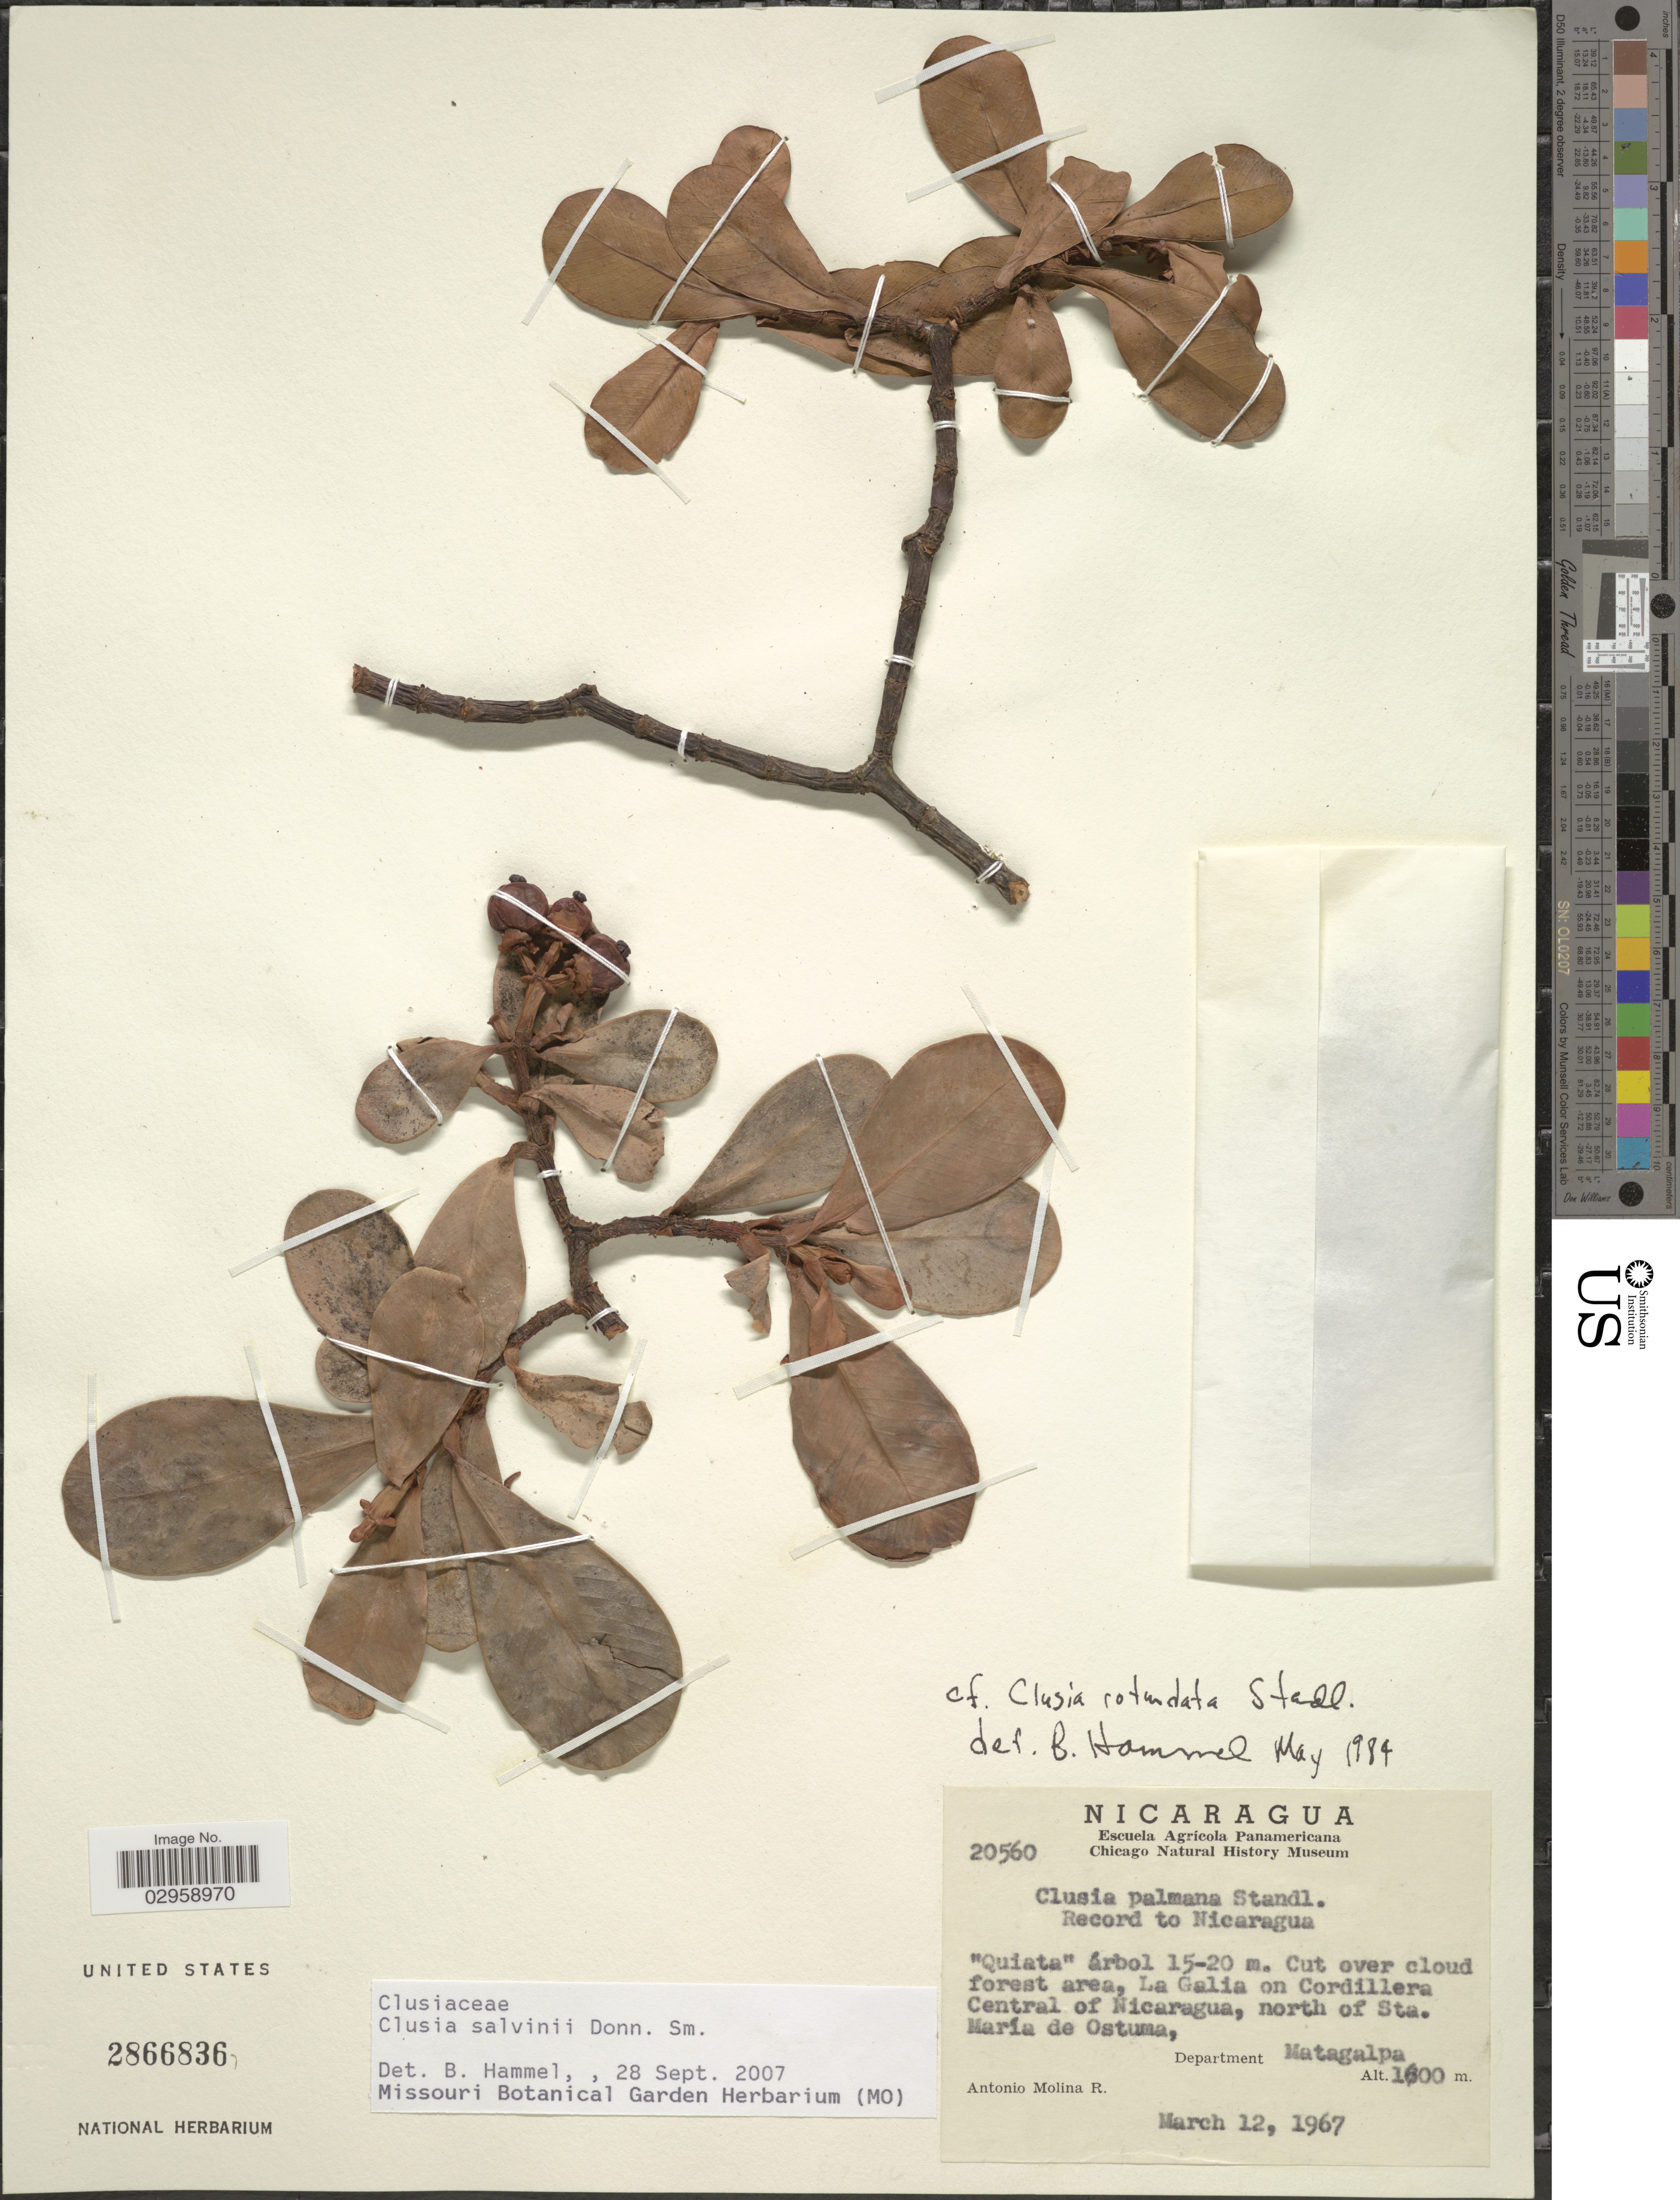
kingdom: Plantae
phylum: Tracheophyta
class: Magnoliopsida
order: Malpighiales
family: Clusiaceae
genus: Clusia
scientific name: Clusia salvinii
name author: Donn. Sm.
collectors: A. Molina R.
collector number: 20560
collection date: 1967-03-12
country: Nicaragua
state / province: Matagalpa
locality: La Galia on Cordillera Central of Nicaragua, north of Sta. María de Ostuma. Department Matagalpa.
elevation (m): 1600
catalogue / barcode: US 2866836